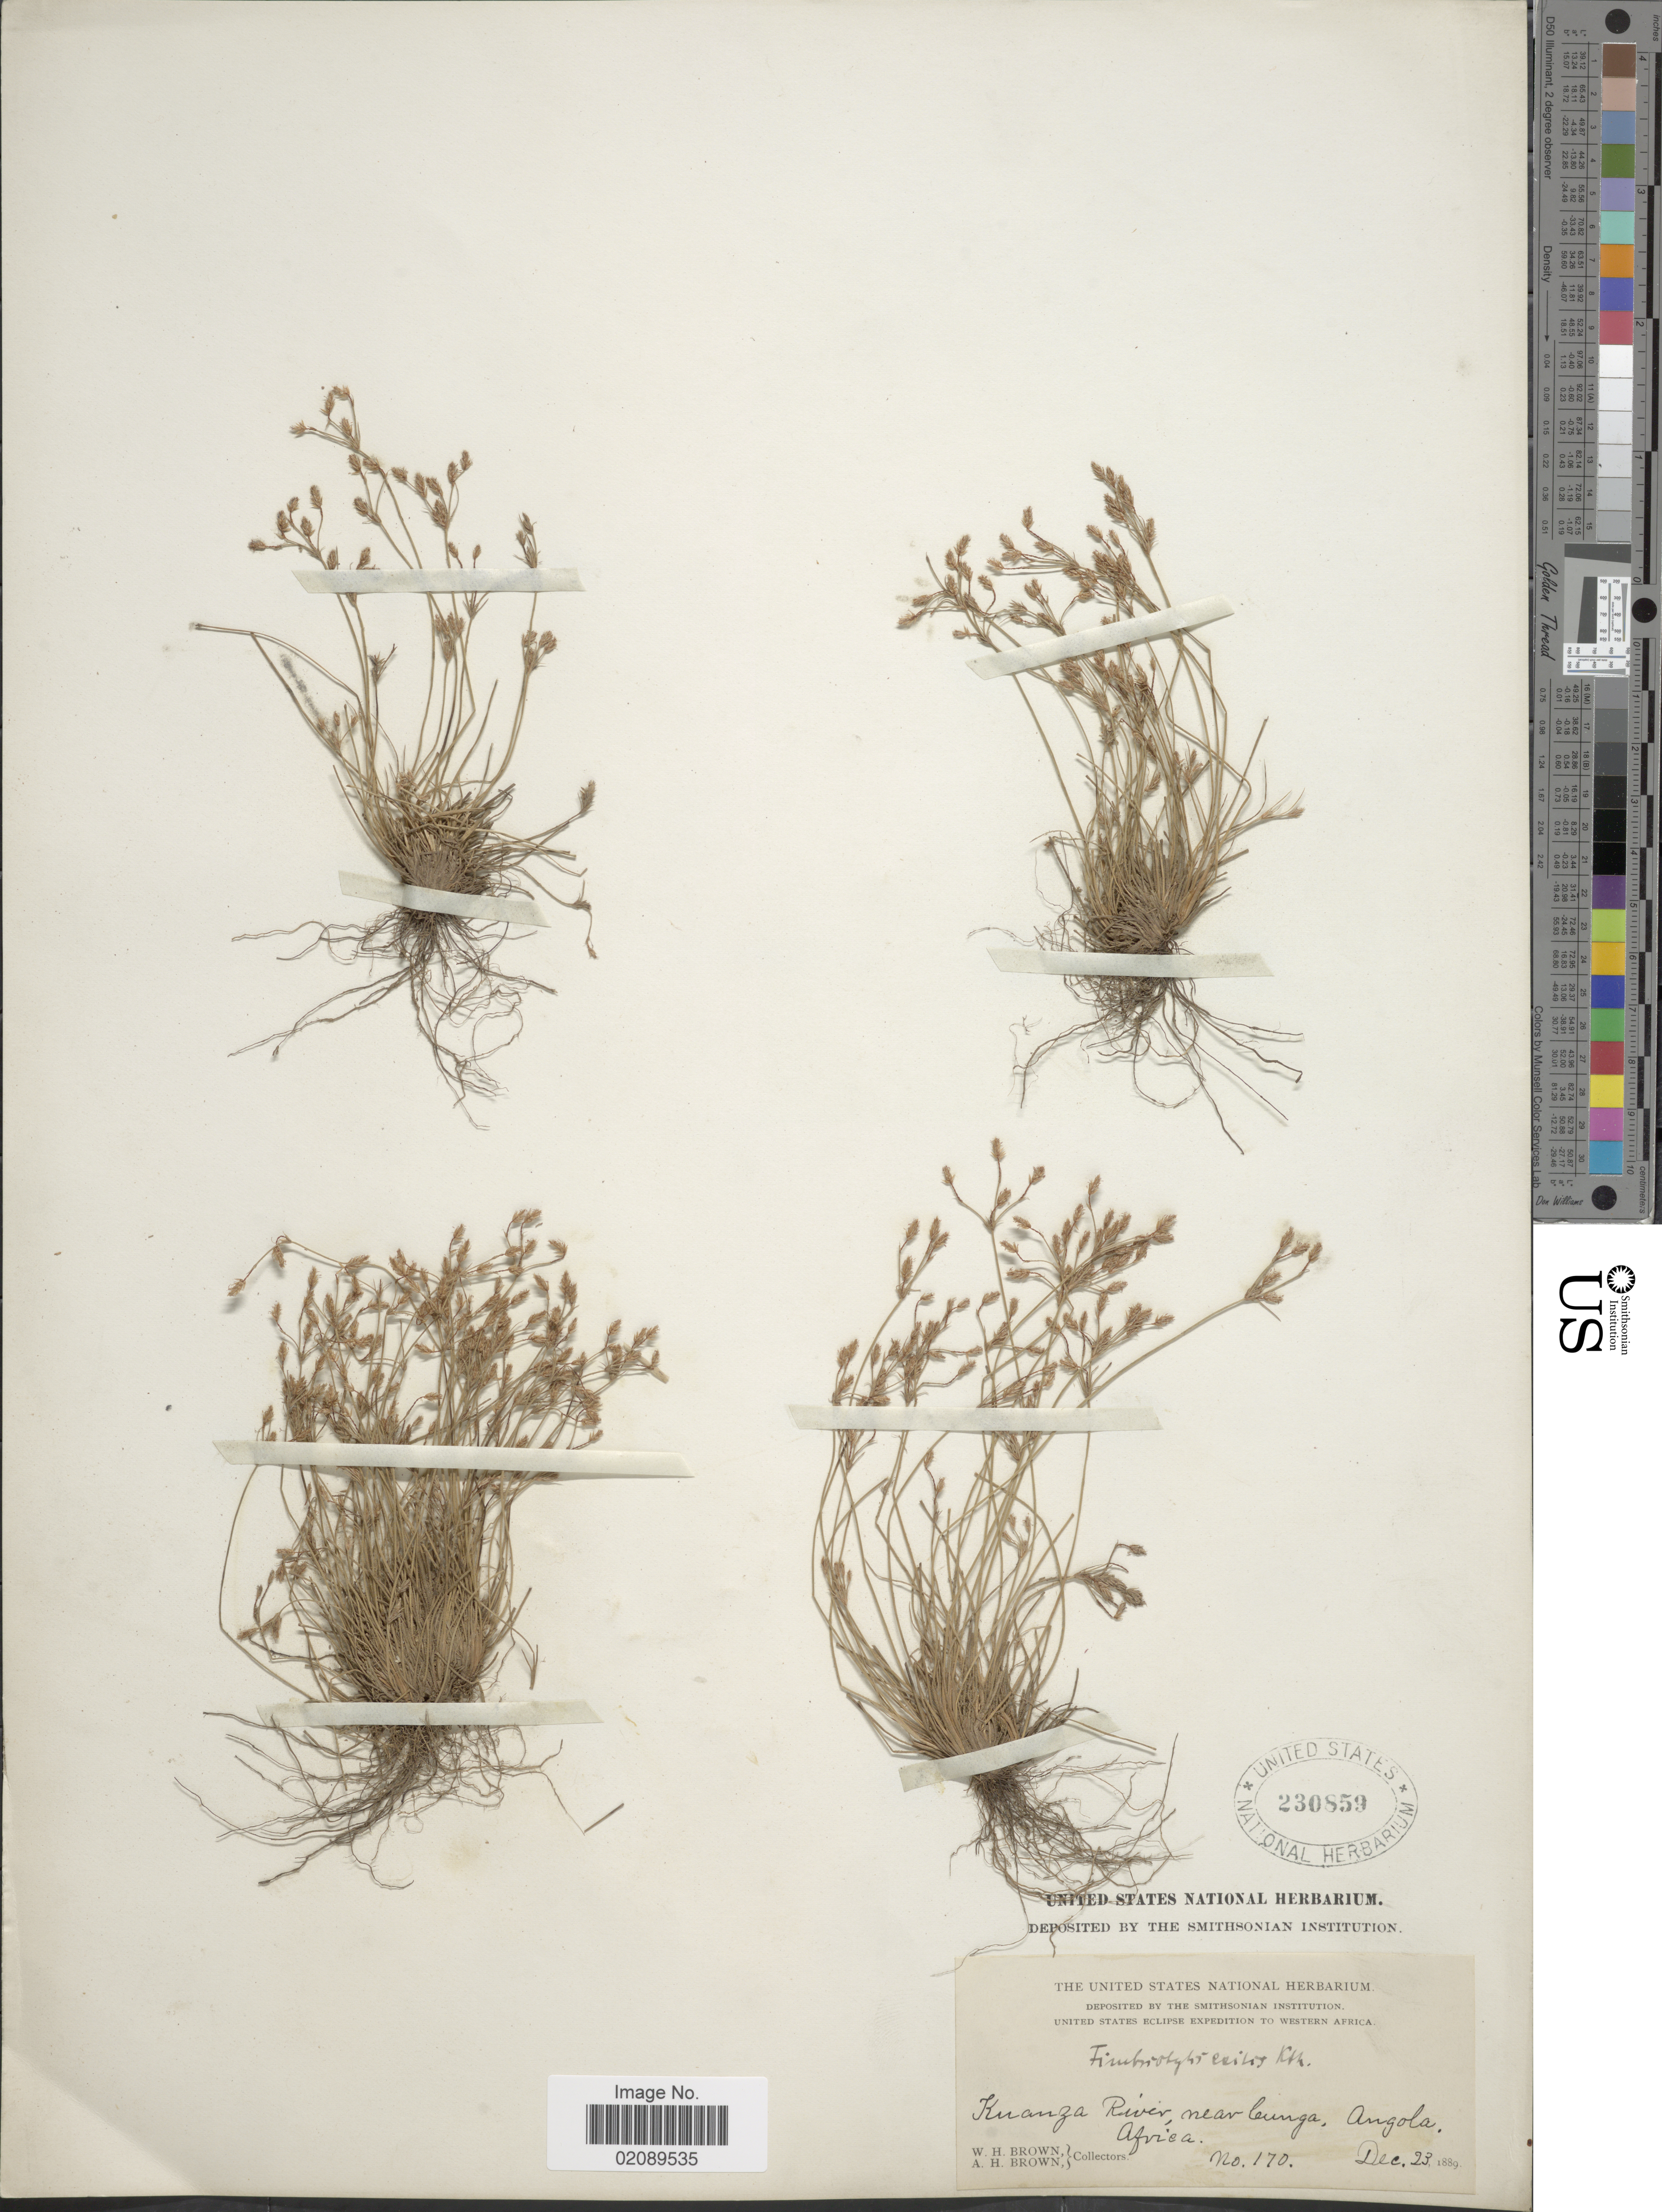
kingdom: Plantae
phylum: Tracheophyta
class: Liliopsida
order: Poales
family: Cyperaceae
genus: Fimbristylis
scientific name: Fimbristylis squarrosa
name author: Vahl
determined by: Strong, Mark T., (BOT), Smithsonian Institution - National Museum of Natural History (UNITED STATES)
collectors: W. H. Brown & A. H. Brown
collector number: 170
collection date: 1889-12-23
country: Angola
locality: Kuanza River, near cunga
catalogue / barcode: US 230859